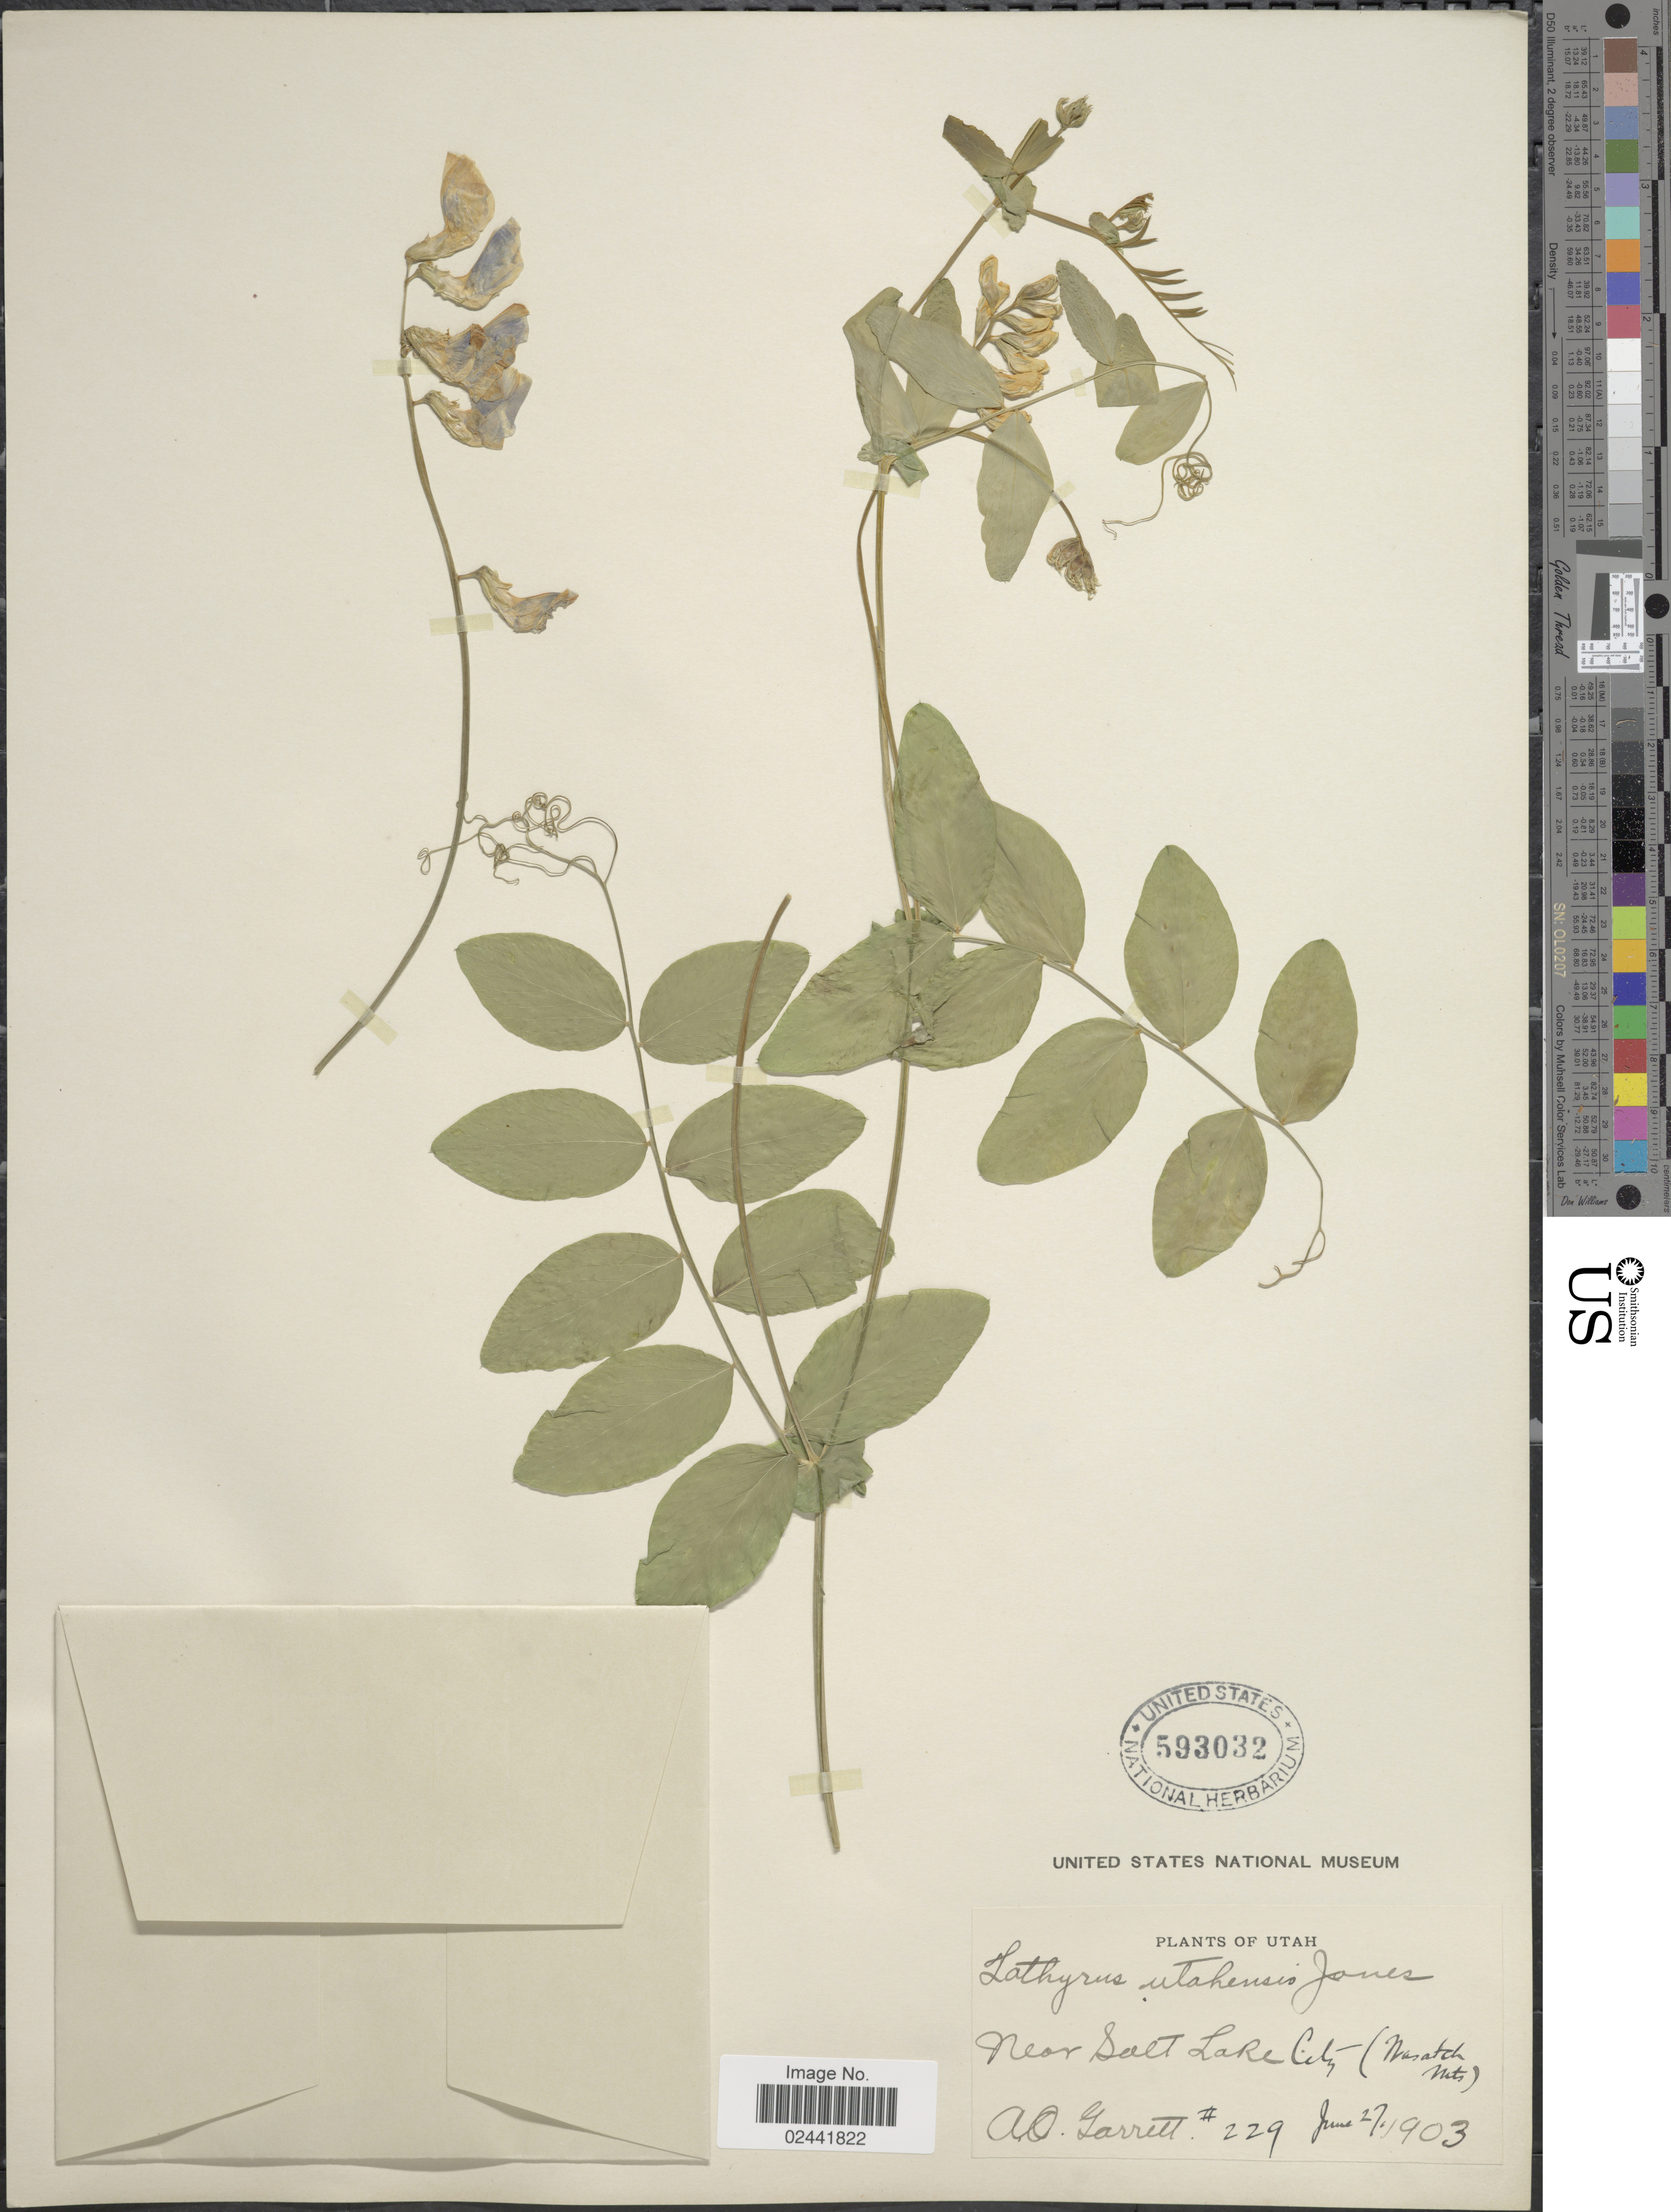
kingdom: Plantae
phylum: Tracheophyta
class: Magnoliopsida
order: Fabales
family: Fabaceae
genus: Lathyrus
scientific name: Lathyrus utahensis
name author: M.E. Jones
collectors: A. O. Garrett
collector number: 229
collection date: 1903-06-27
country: United States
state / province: Utah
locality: Near Salt Lake City (Wasatch Mts)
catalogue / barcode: US 593032